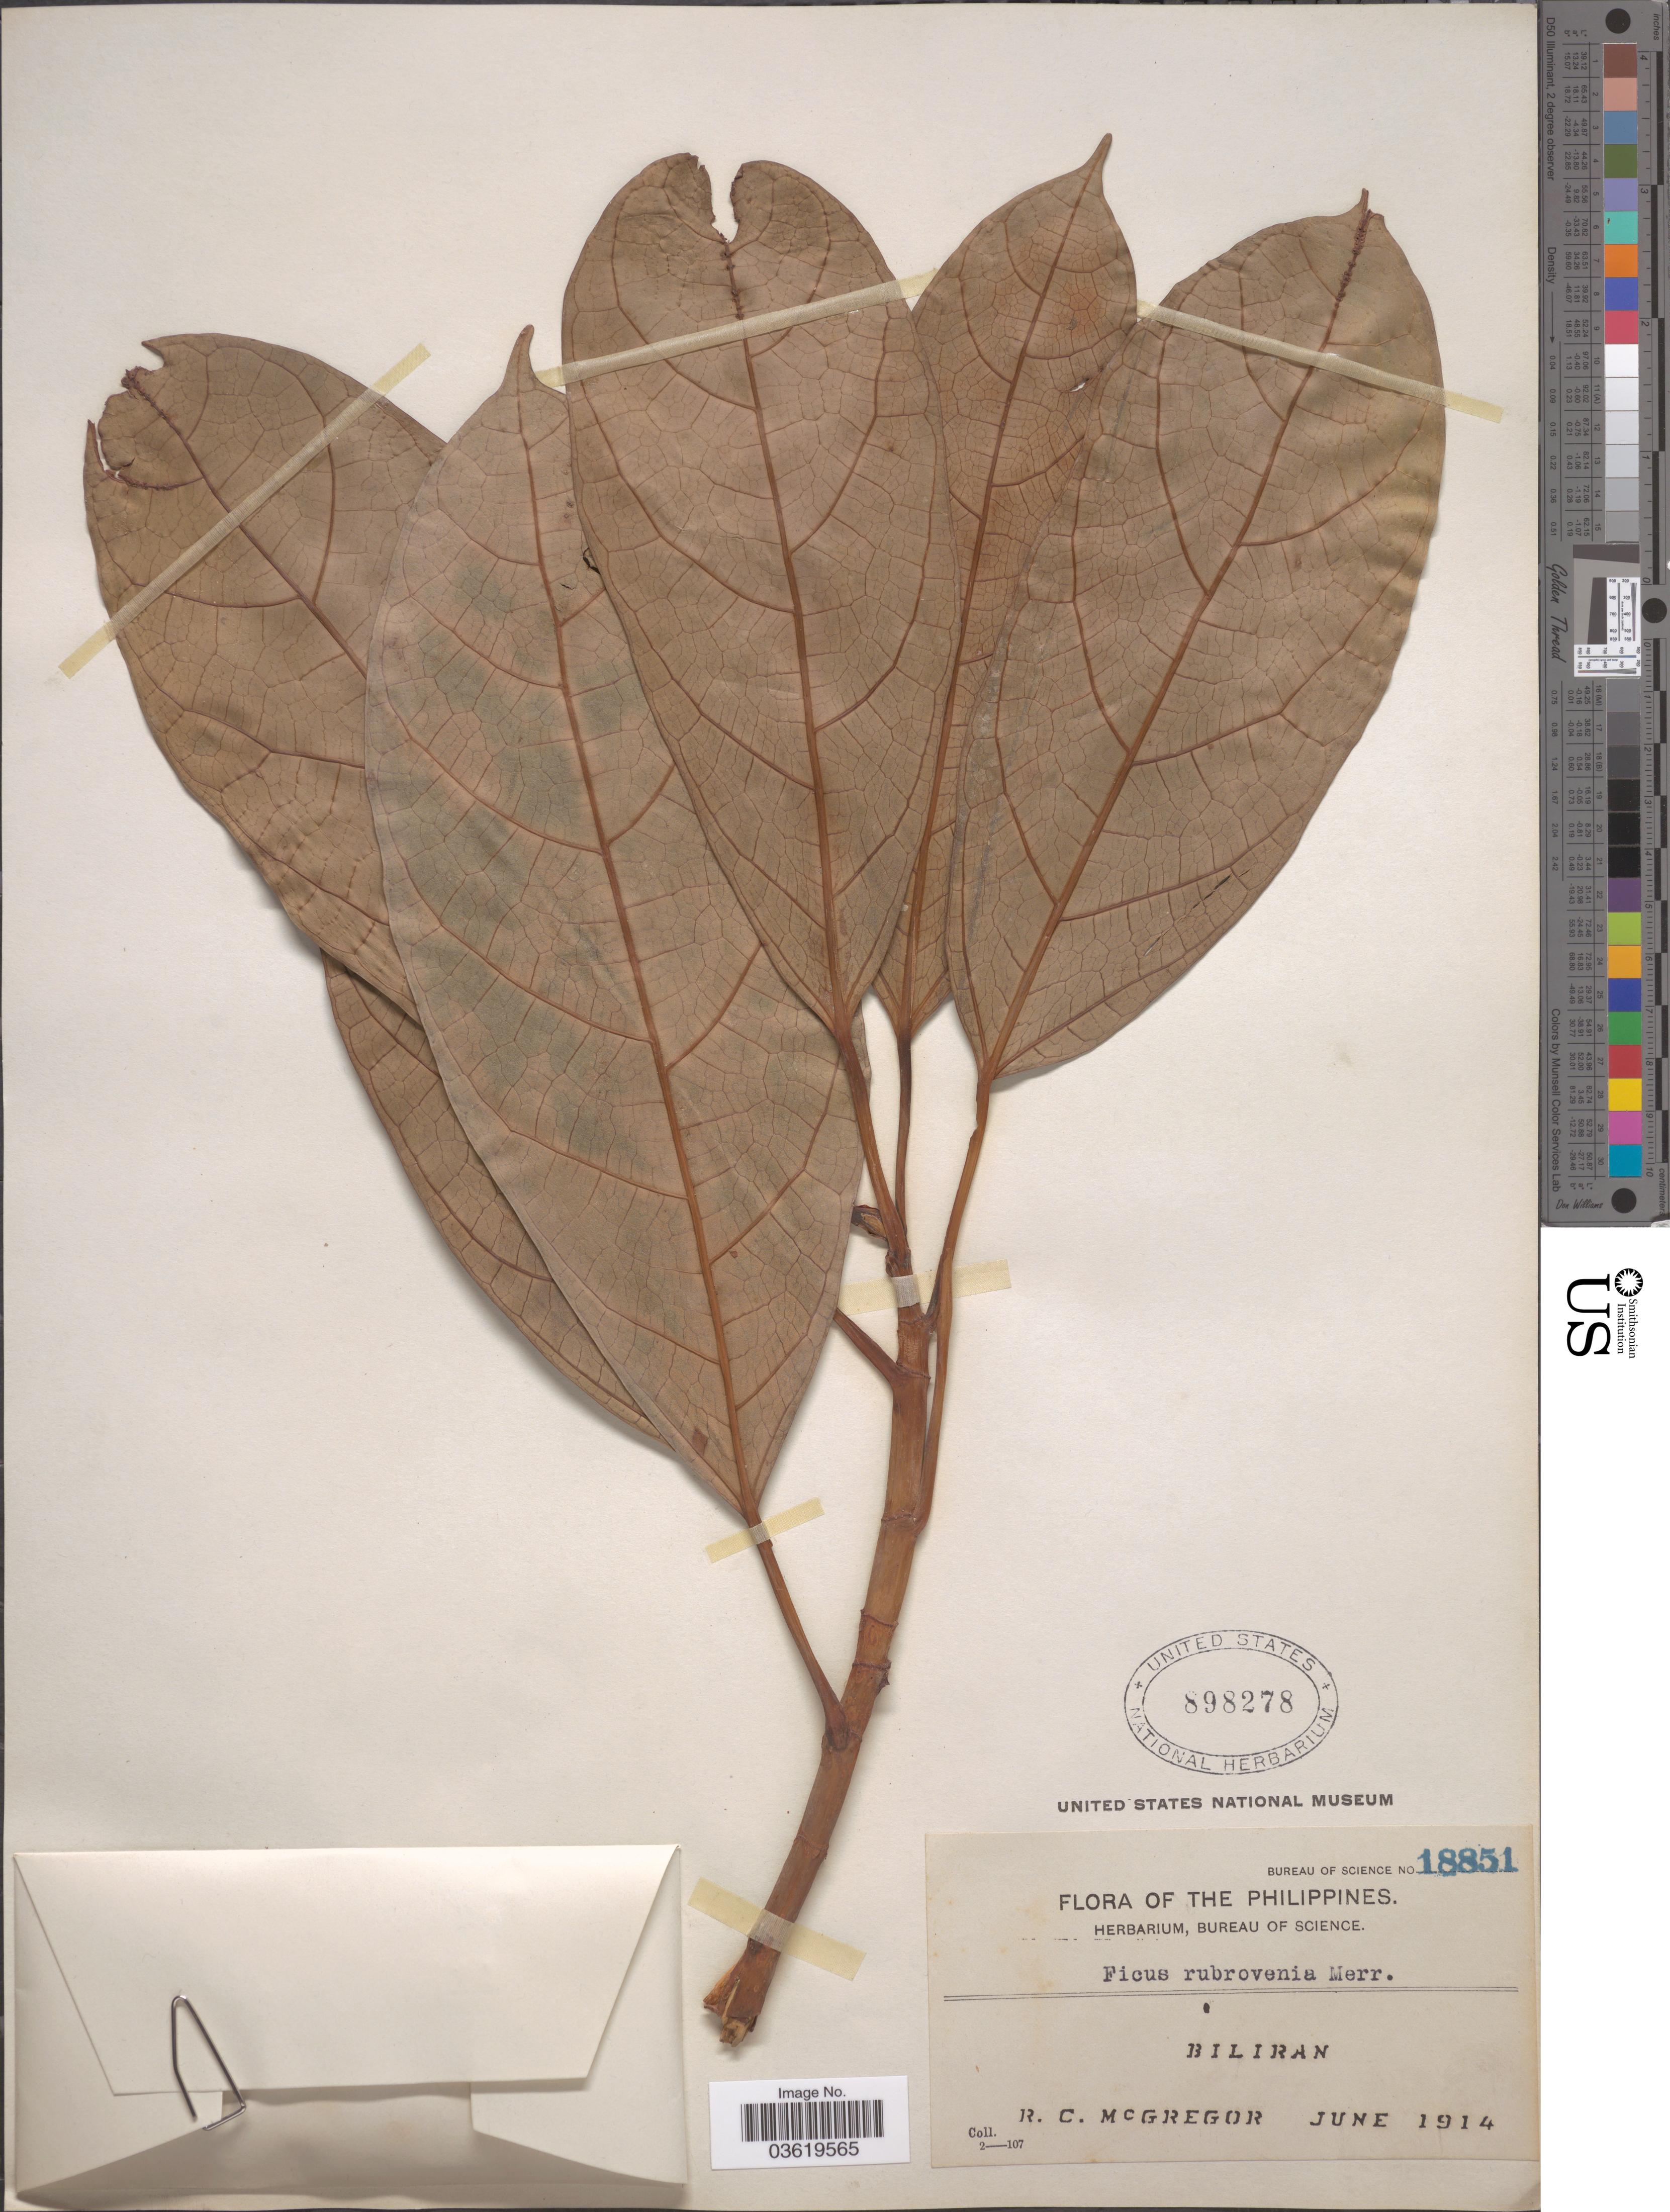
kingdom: Plantae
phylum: Tracheophyta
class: Magnoliopsida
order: Rosales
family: Moraceae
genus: Ficus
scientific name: Ficus repandifolia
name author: Elmer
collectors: R. C. McGregor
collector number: Bureau of Science 18851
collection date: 1914-06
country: Philippines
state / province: Eastern Visayas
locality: Biliran.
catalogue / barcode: US 898278